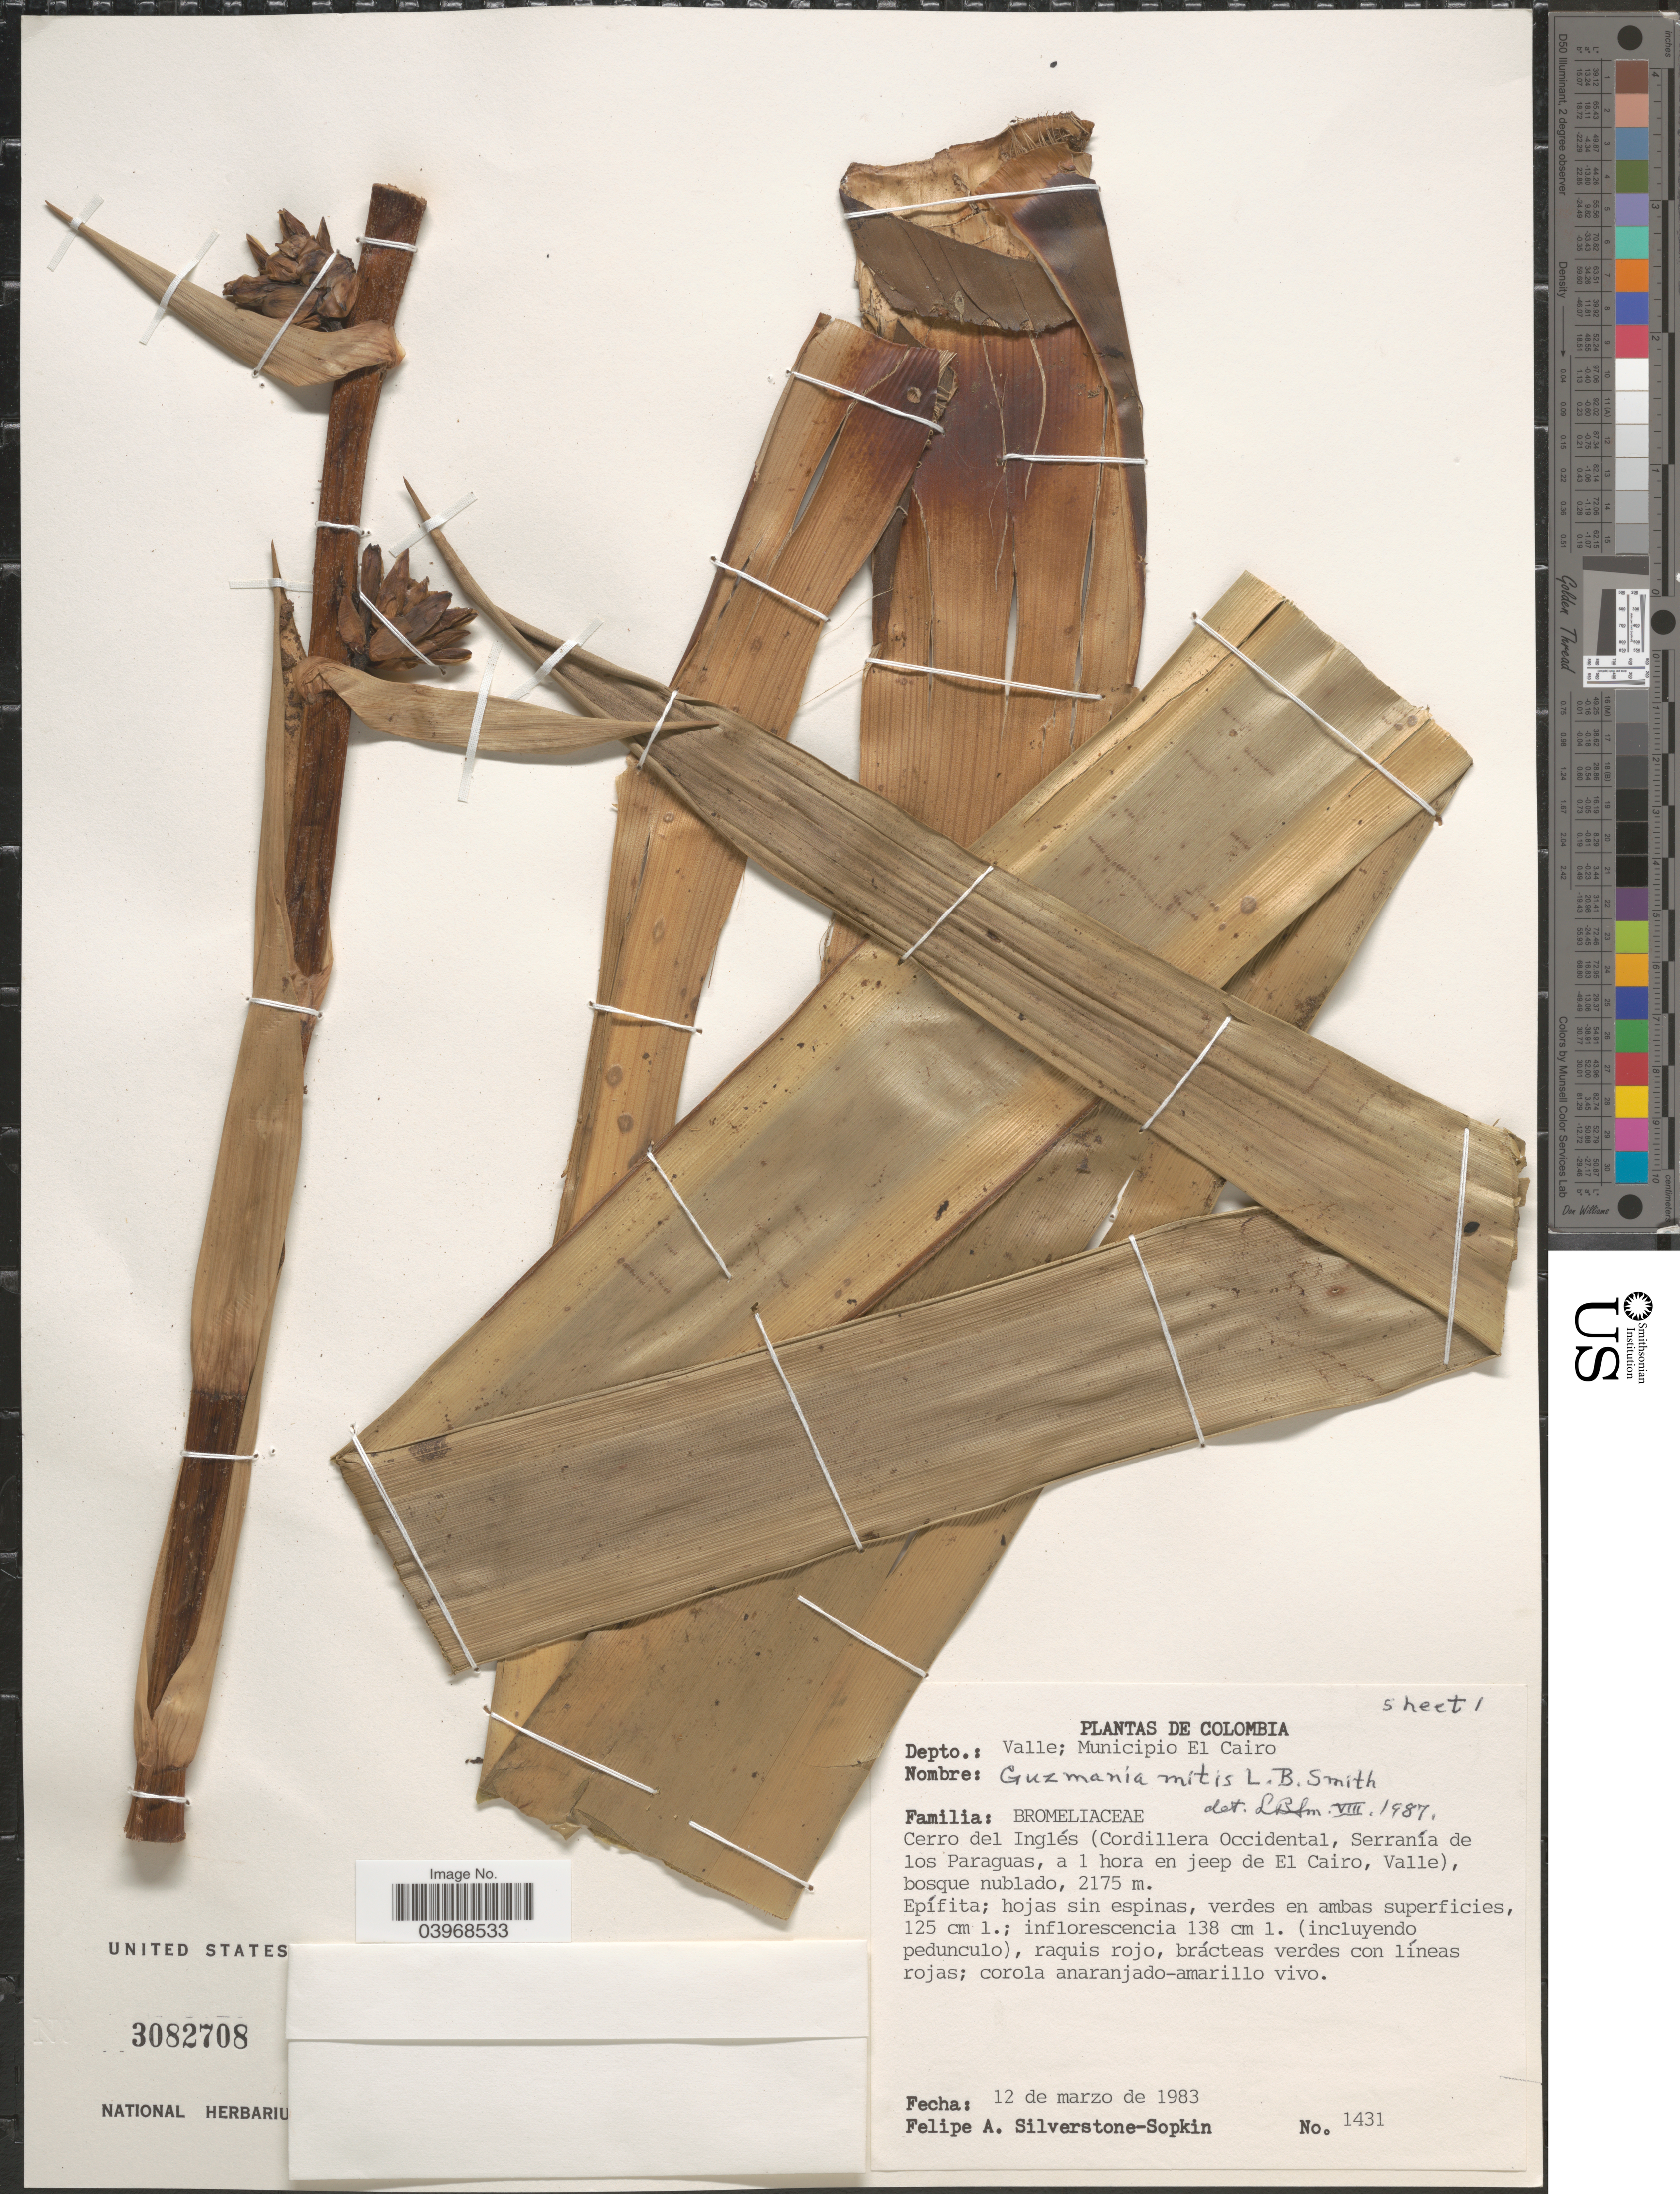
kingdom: Plantae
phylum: Tracheophyta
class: Liliopsida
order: Poales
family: Bromeliaceae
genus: Guzmania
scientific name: Guzmania mitis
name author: L.B. Sm.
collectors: F. Silverstone-Sopkin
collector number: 1431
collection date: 1983-03-12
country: Colombia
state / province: Valle del Cauca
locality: Depto.: Valle; Municipio El Cairo. Cerro del Inglés (Cordillera Occidental, Serranía de los Paraguas, a 1 hora en jeep de El Cairo, Valle), bosque nublada.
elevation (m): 2175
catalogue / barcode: US 3082708